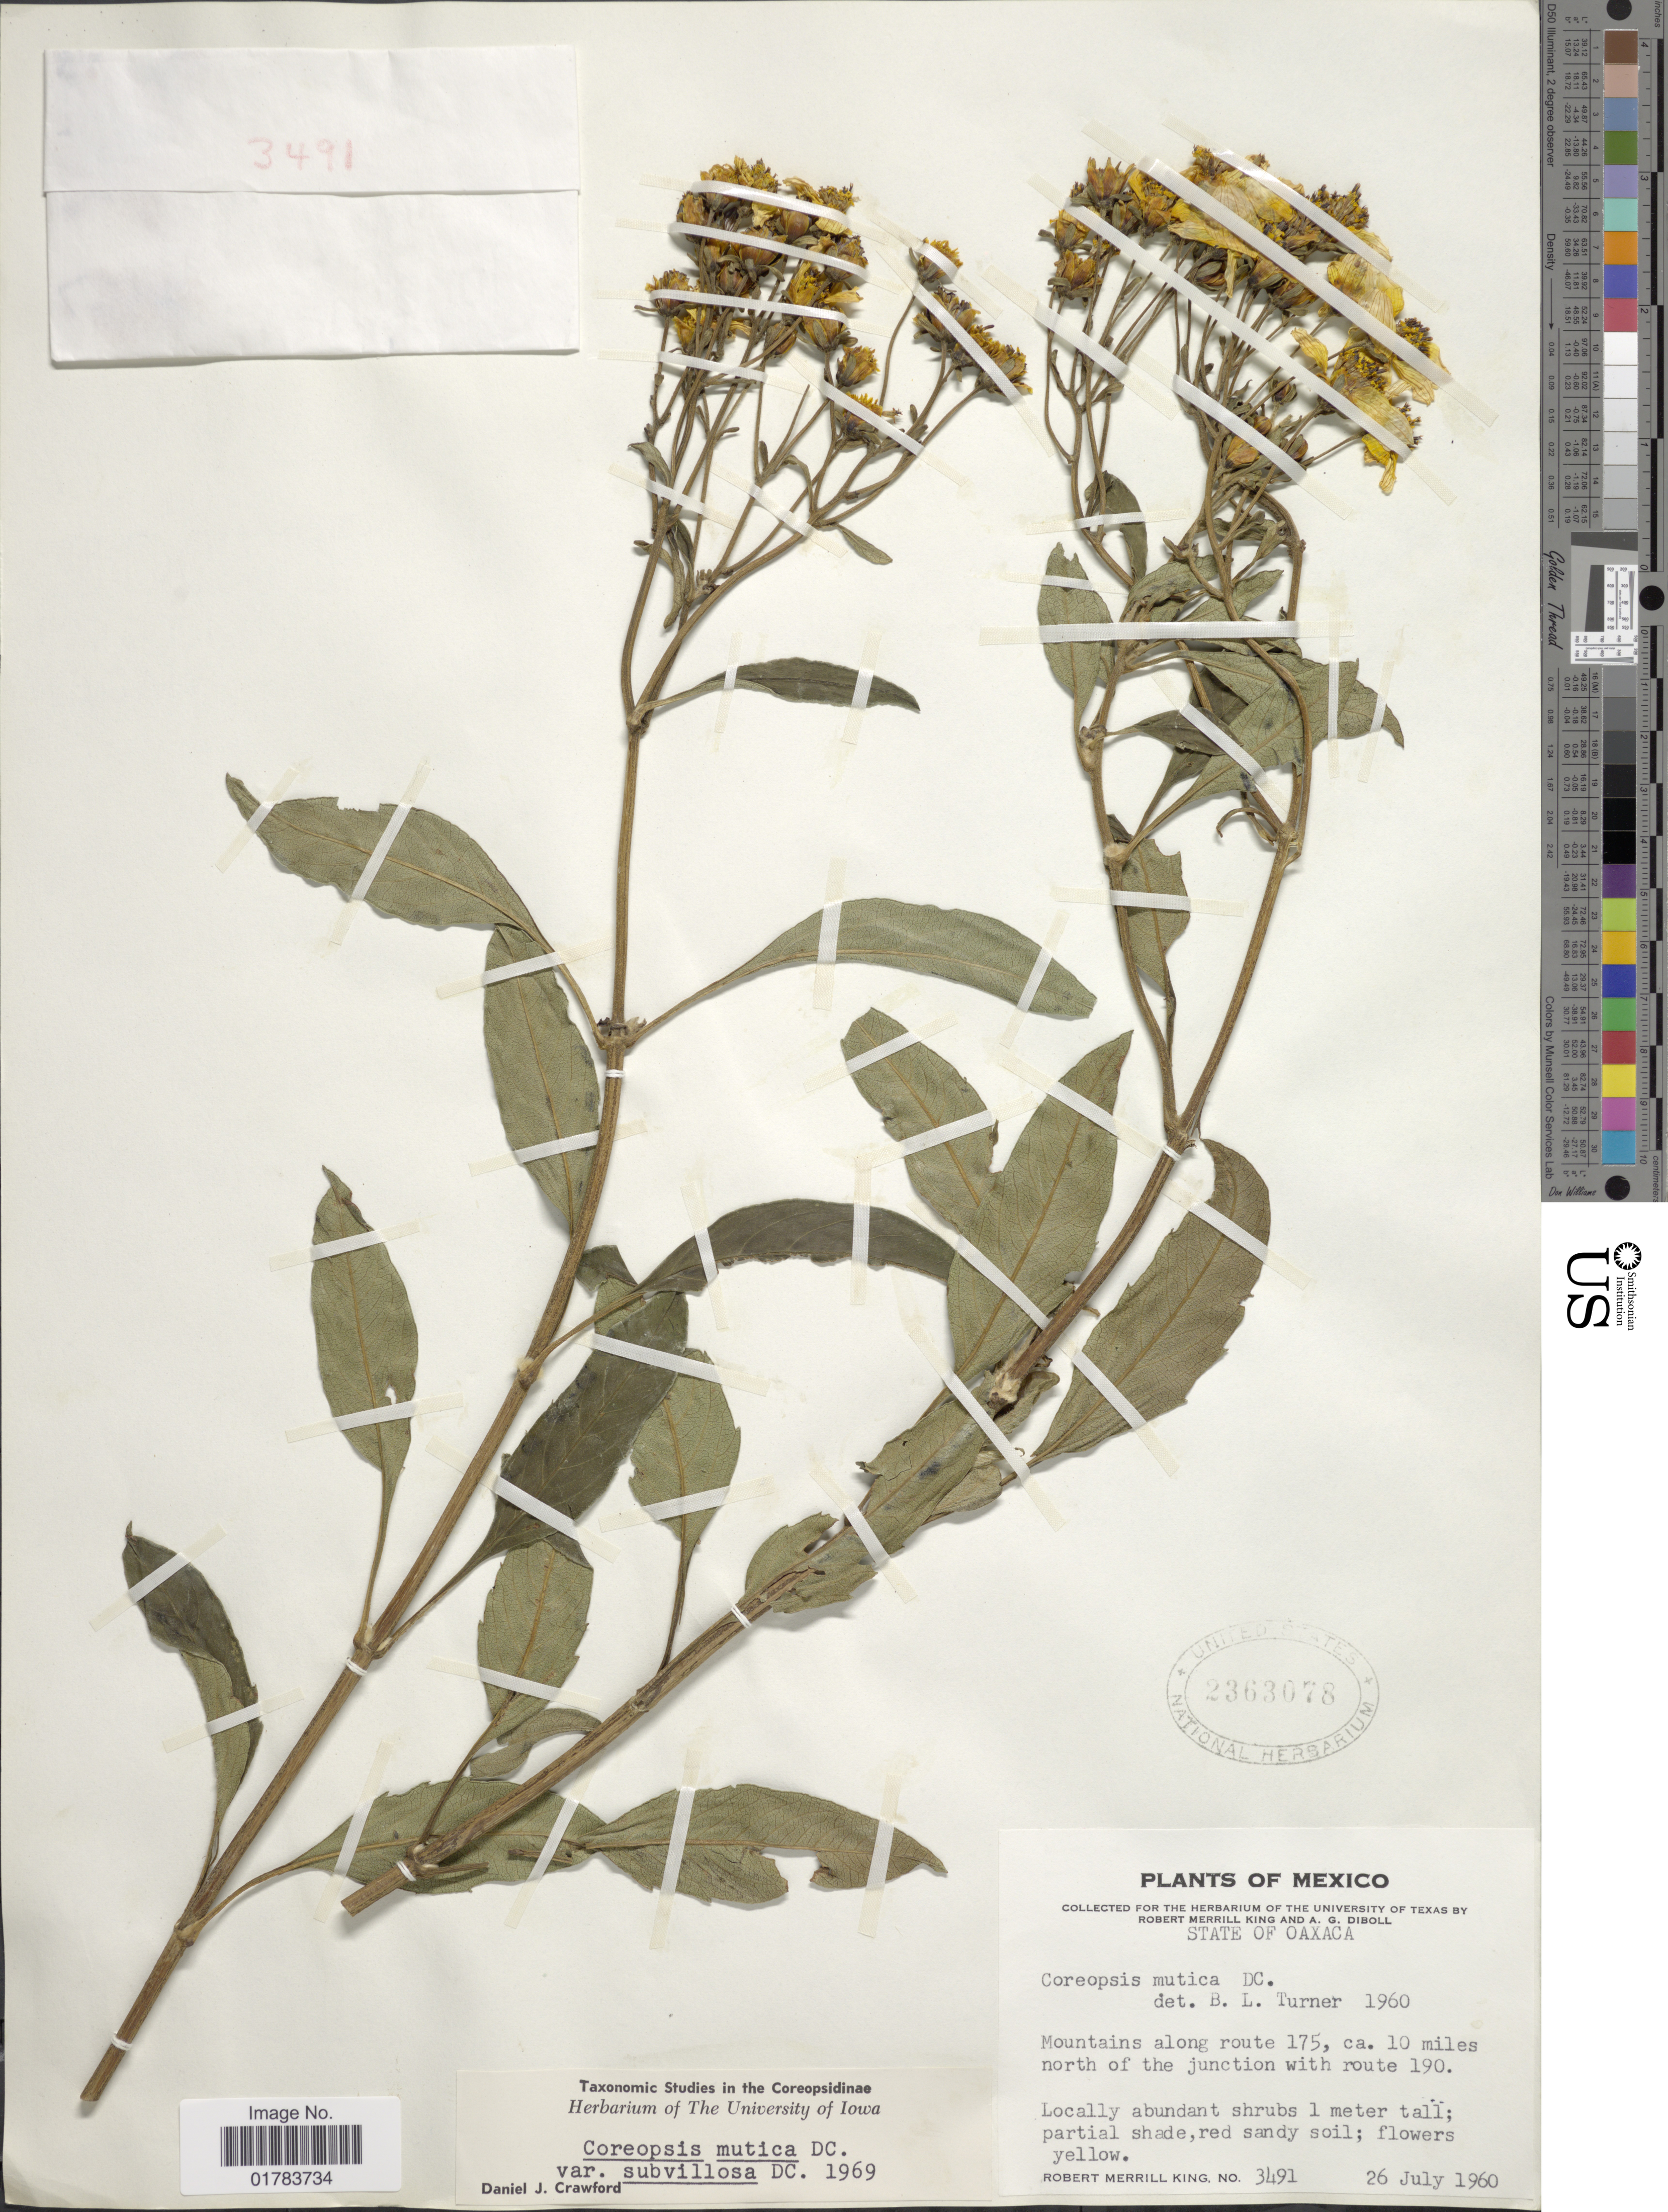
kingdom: Plantae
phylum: Tracheophyta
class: Magnoliopsida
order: Asterales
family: Asteraceae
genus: Coreopsis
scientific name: Coreopsis mutica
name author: DC.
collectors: R. M. King & A. Diboll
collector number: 3491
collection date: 1960-07-26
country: Mexico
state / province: Oaxaca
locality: Mountains along route 175, ca. 10 miles north of the junction with route 190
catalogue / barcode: US 2363078